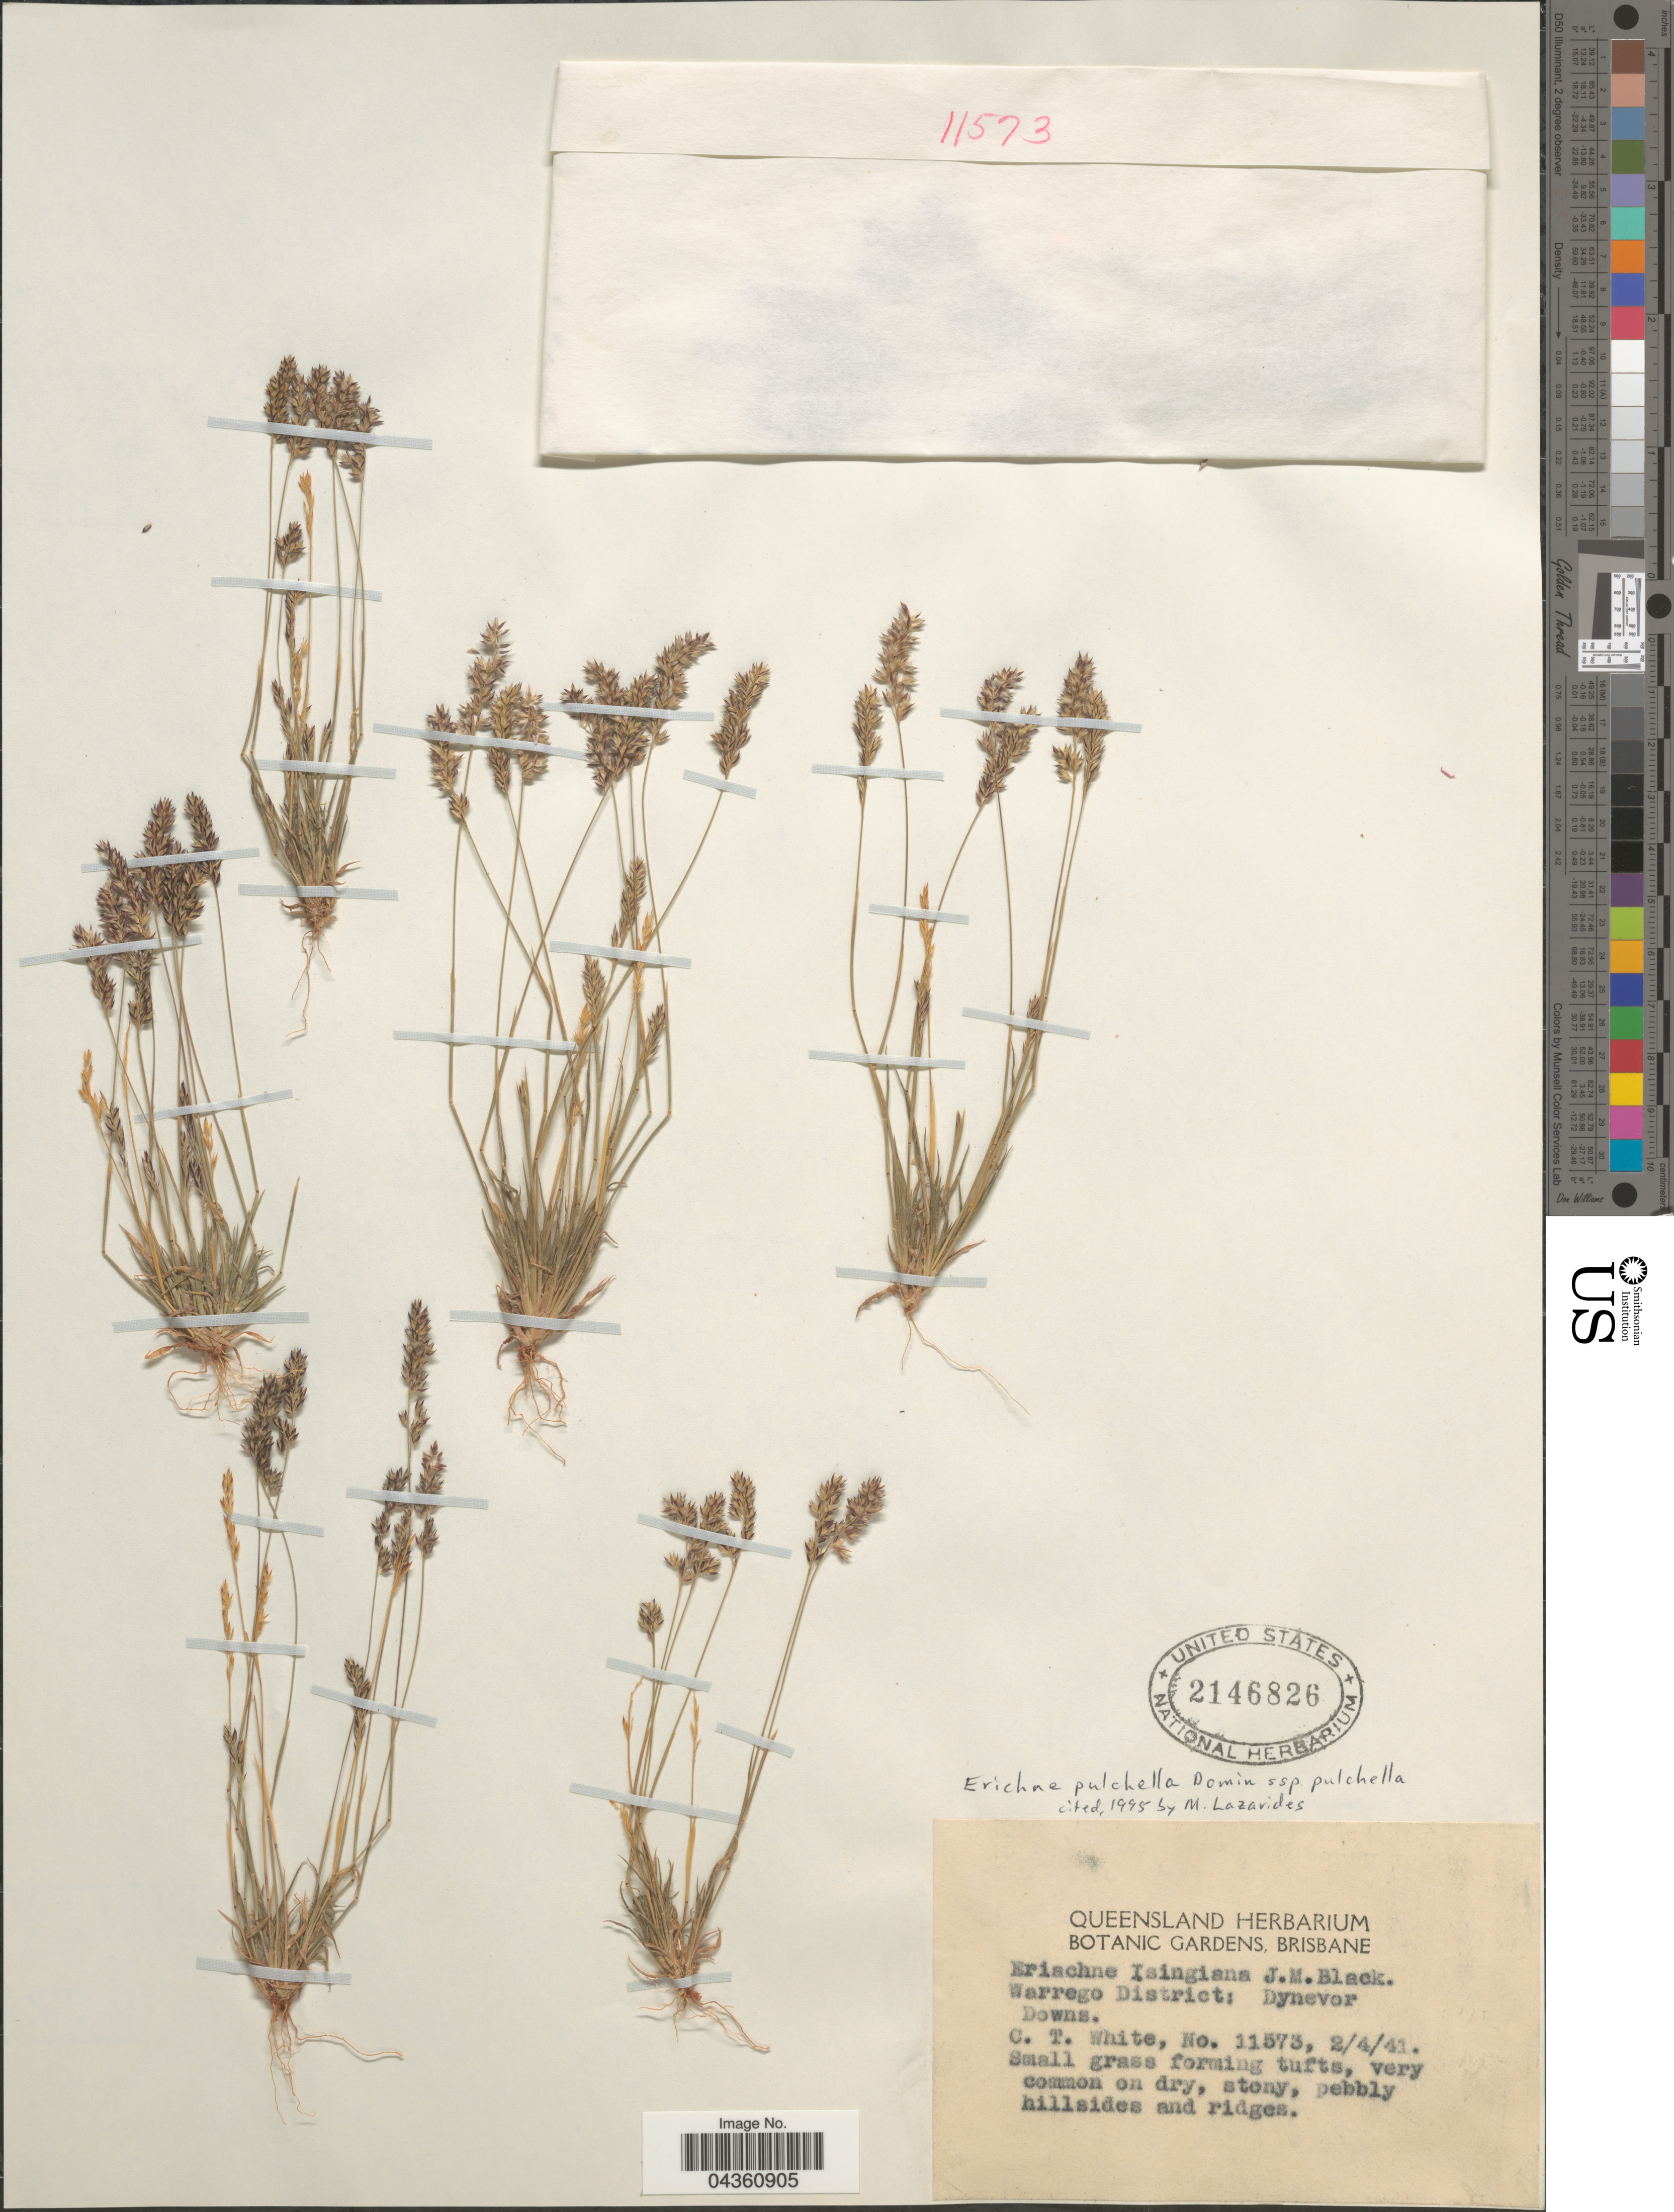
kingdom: Plantae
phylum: Tracheophyta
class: Liliopsida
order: Poales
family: Poaceae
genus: Eriachne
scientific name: Eriachne pulchella subsp. pulchella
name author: Domin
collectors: C. T. White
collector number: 11573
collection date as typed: Transcribed d/m/y: 2/4/41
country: Australia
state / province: Queensland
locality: Warrego District: Dynevor Downs.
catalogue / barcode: US 2146826